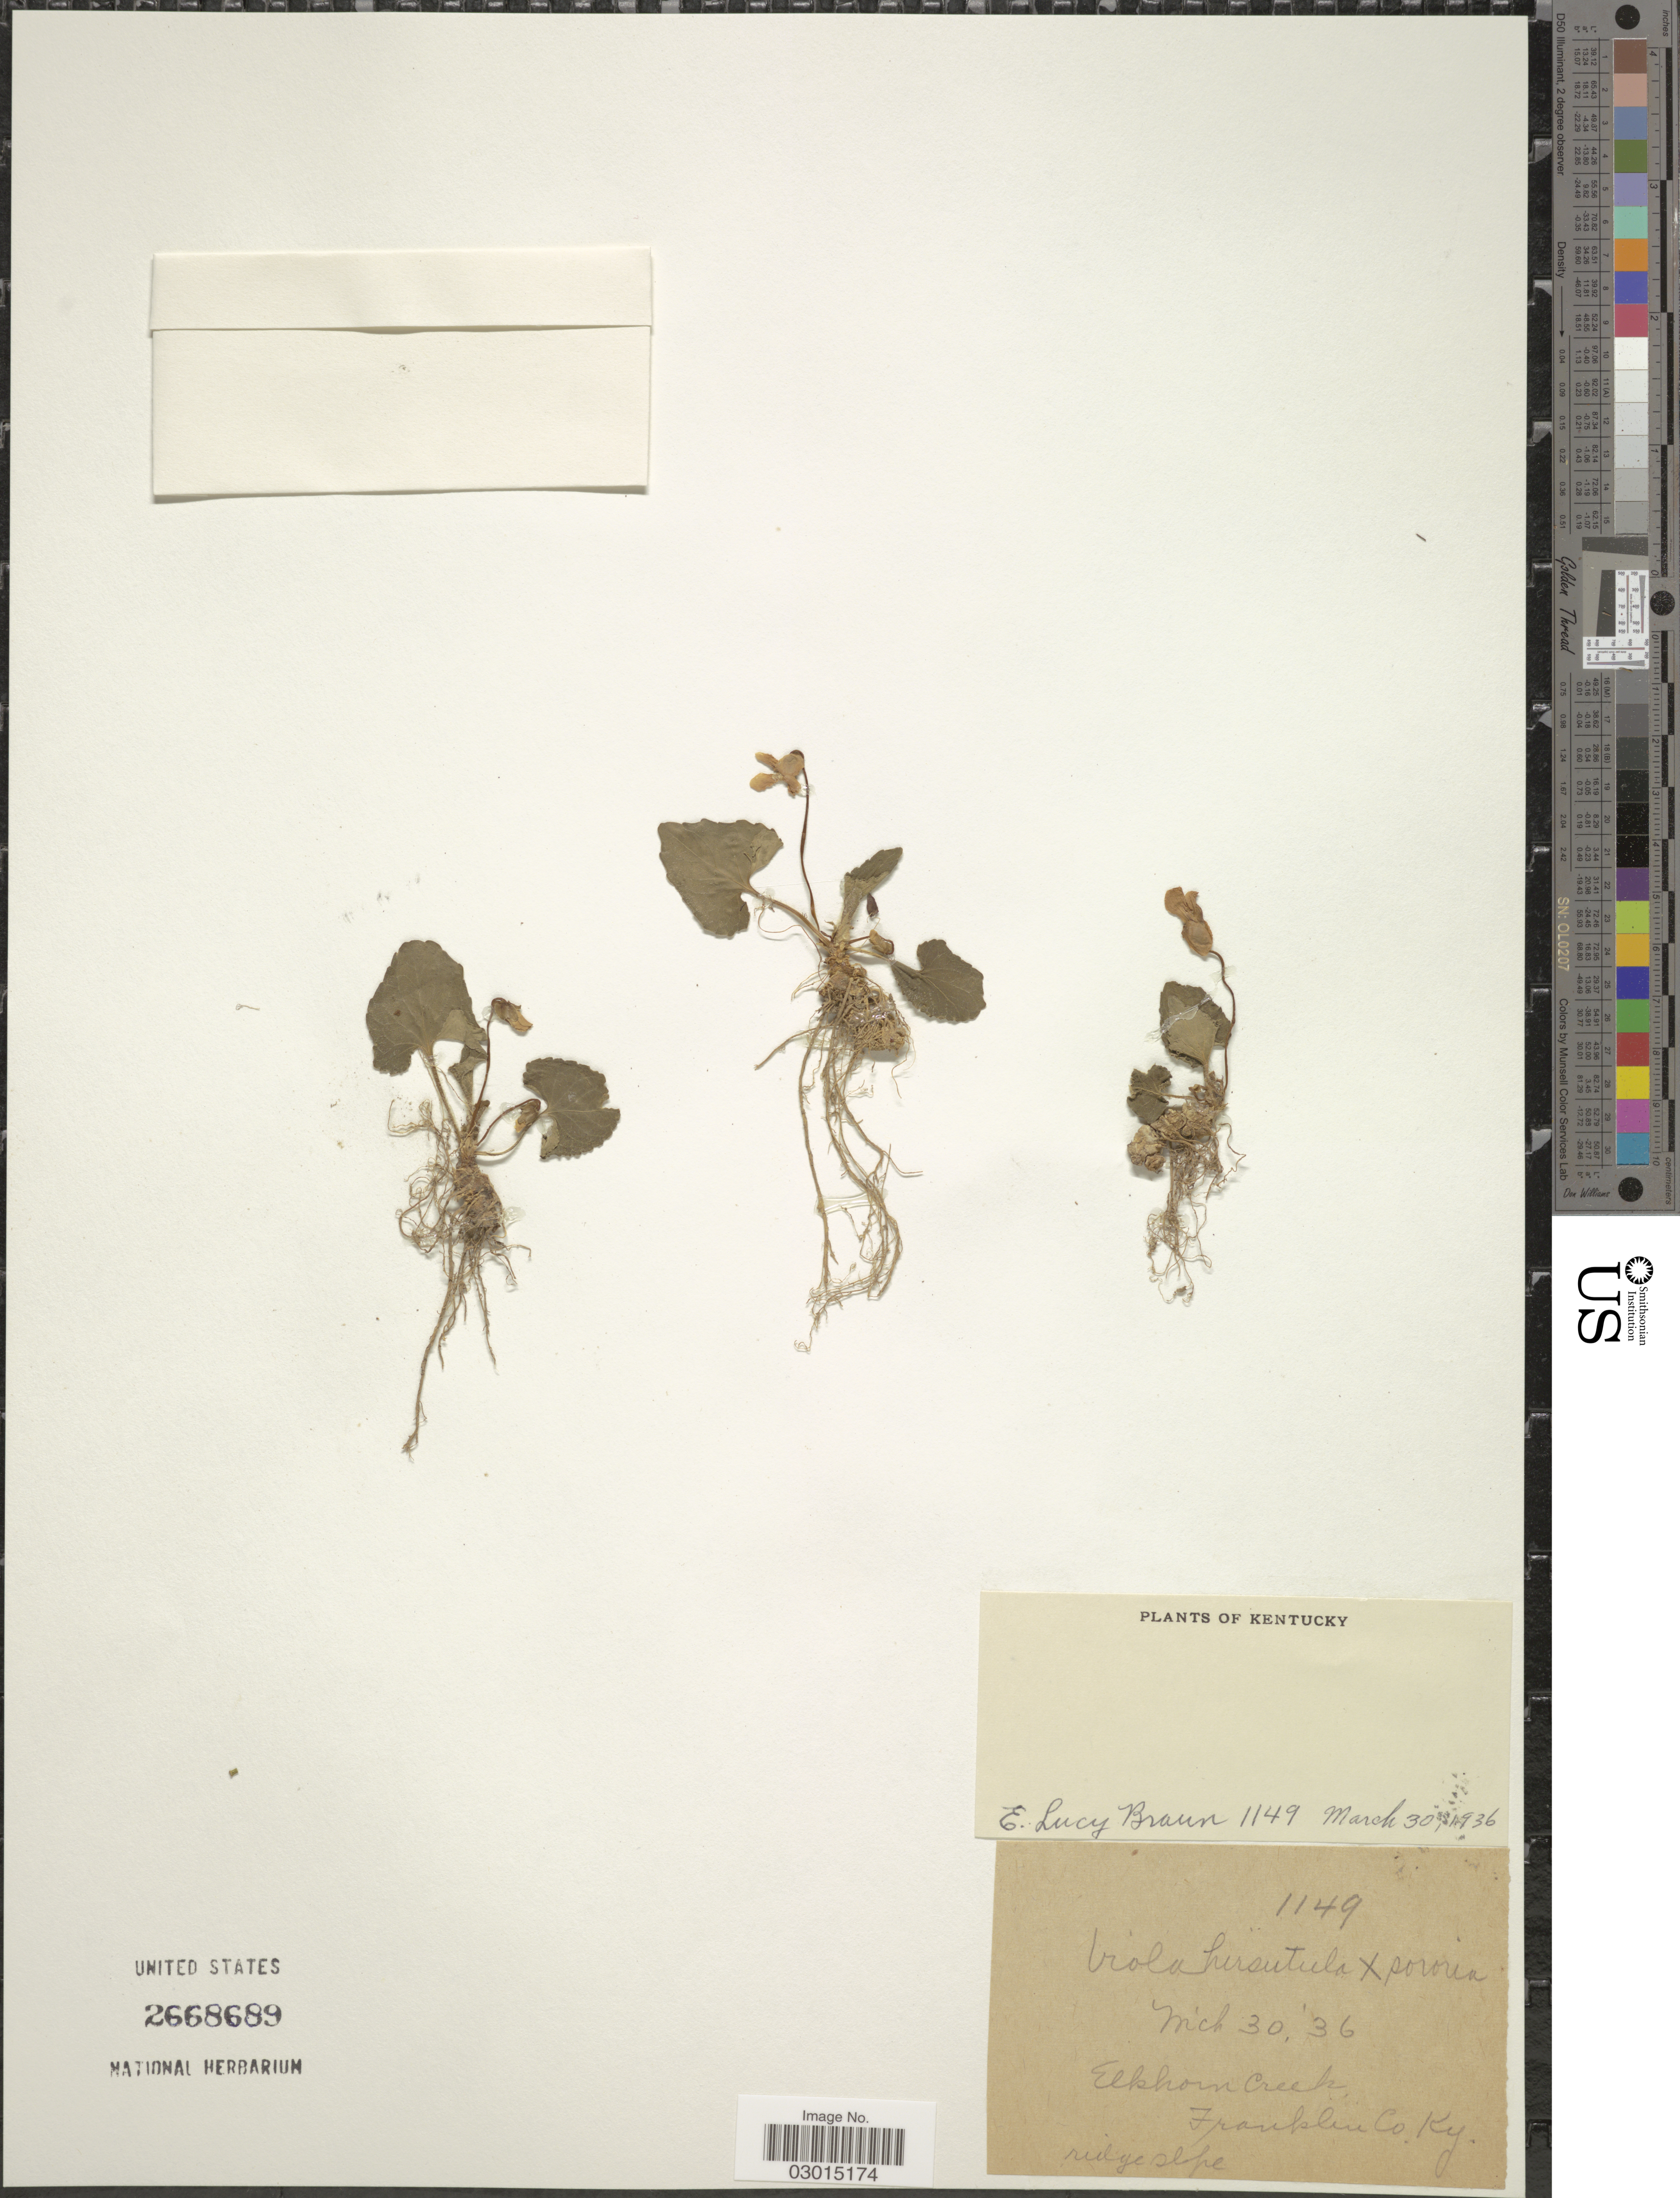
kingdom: Plantae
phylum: Tracheophyta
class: Magnoliopsida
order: Malpighiales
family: Violaceae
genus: Viola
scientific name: Viola hirsutula x V. sororia Willd.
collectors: E. L. Braun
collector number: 1149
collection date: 1936-03-30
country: United States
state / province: Kentucky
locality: Elkhorn Creek, Franklin Co., Ky.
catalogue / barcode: US 2668689